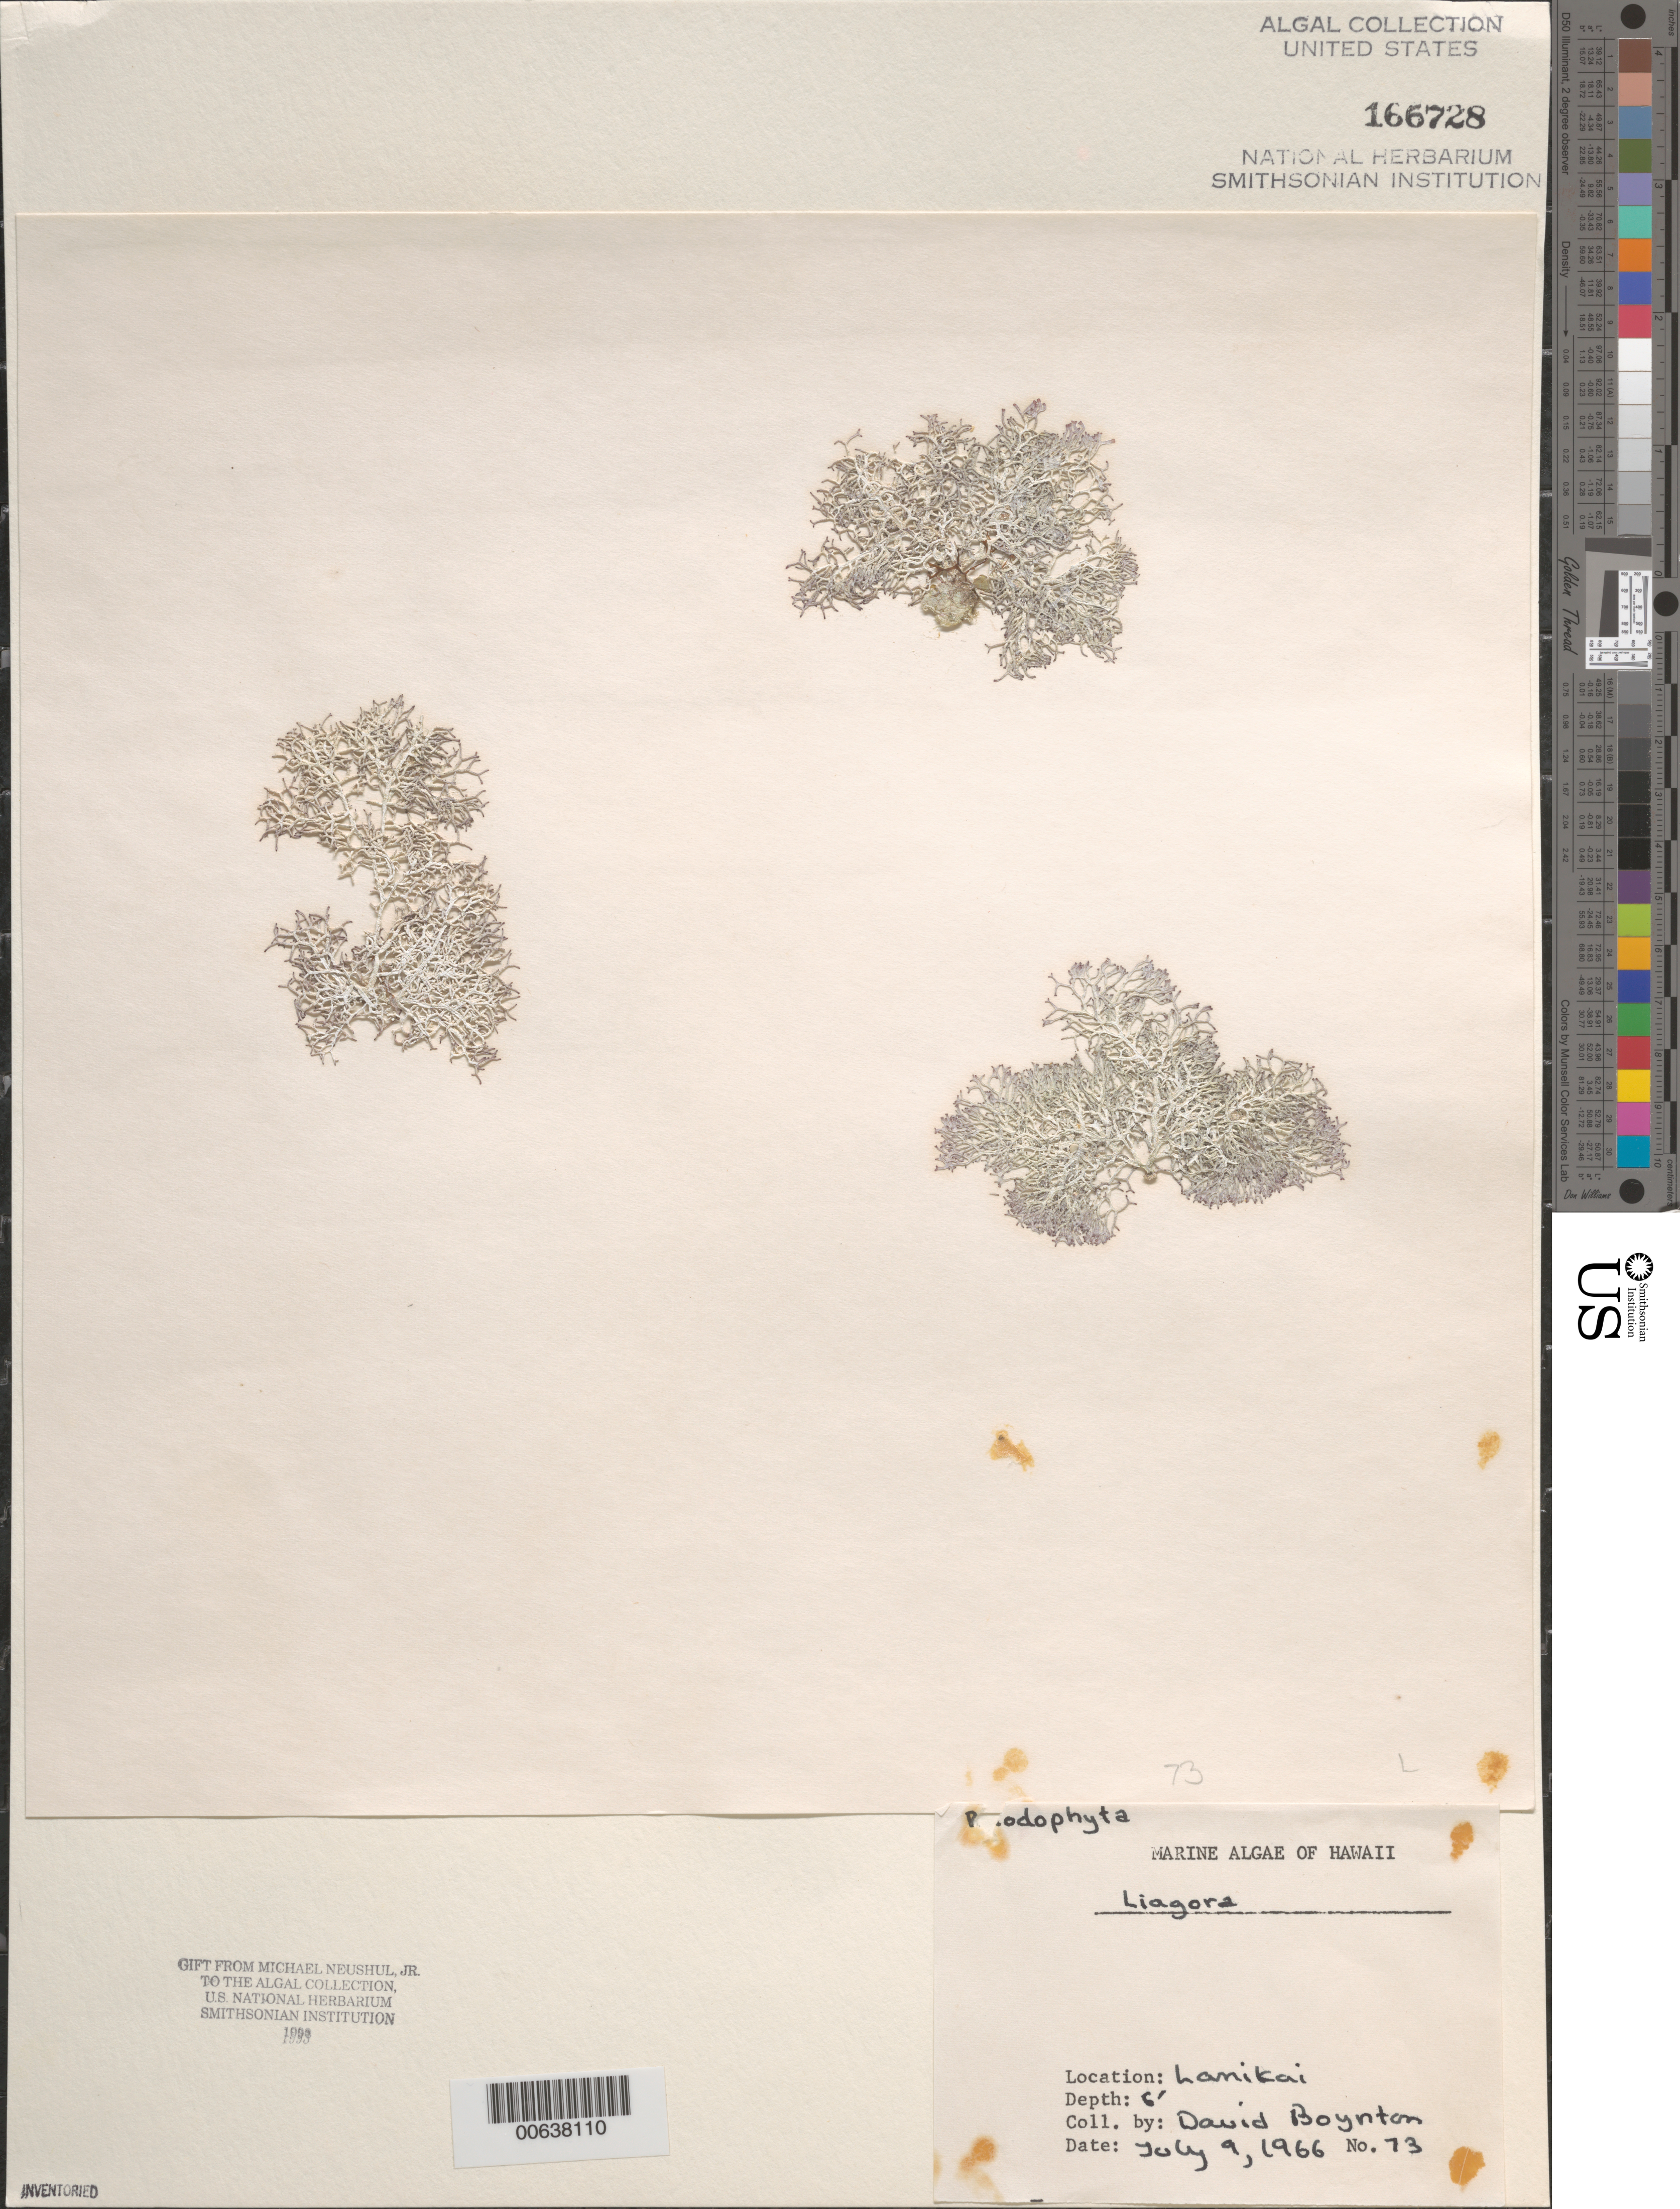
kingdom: Plantae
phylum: Rhodophyta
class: Florideophyceae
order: Nemaliales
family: Liagoraceae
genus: Liagora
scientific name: Liagora sp.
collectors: D. Boynton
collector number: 73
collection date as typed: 09 Jul 1966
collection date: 1966-07-09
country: United States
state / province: Hawaii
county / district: Honolulu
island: Oahu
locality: Lanikai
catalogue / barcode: US 166728